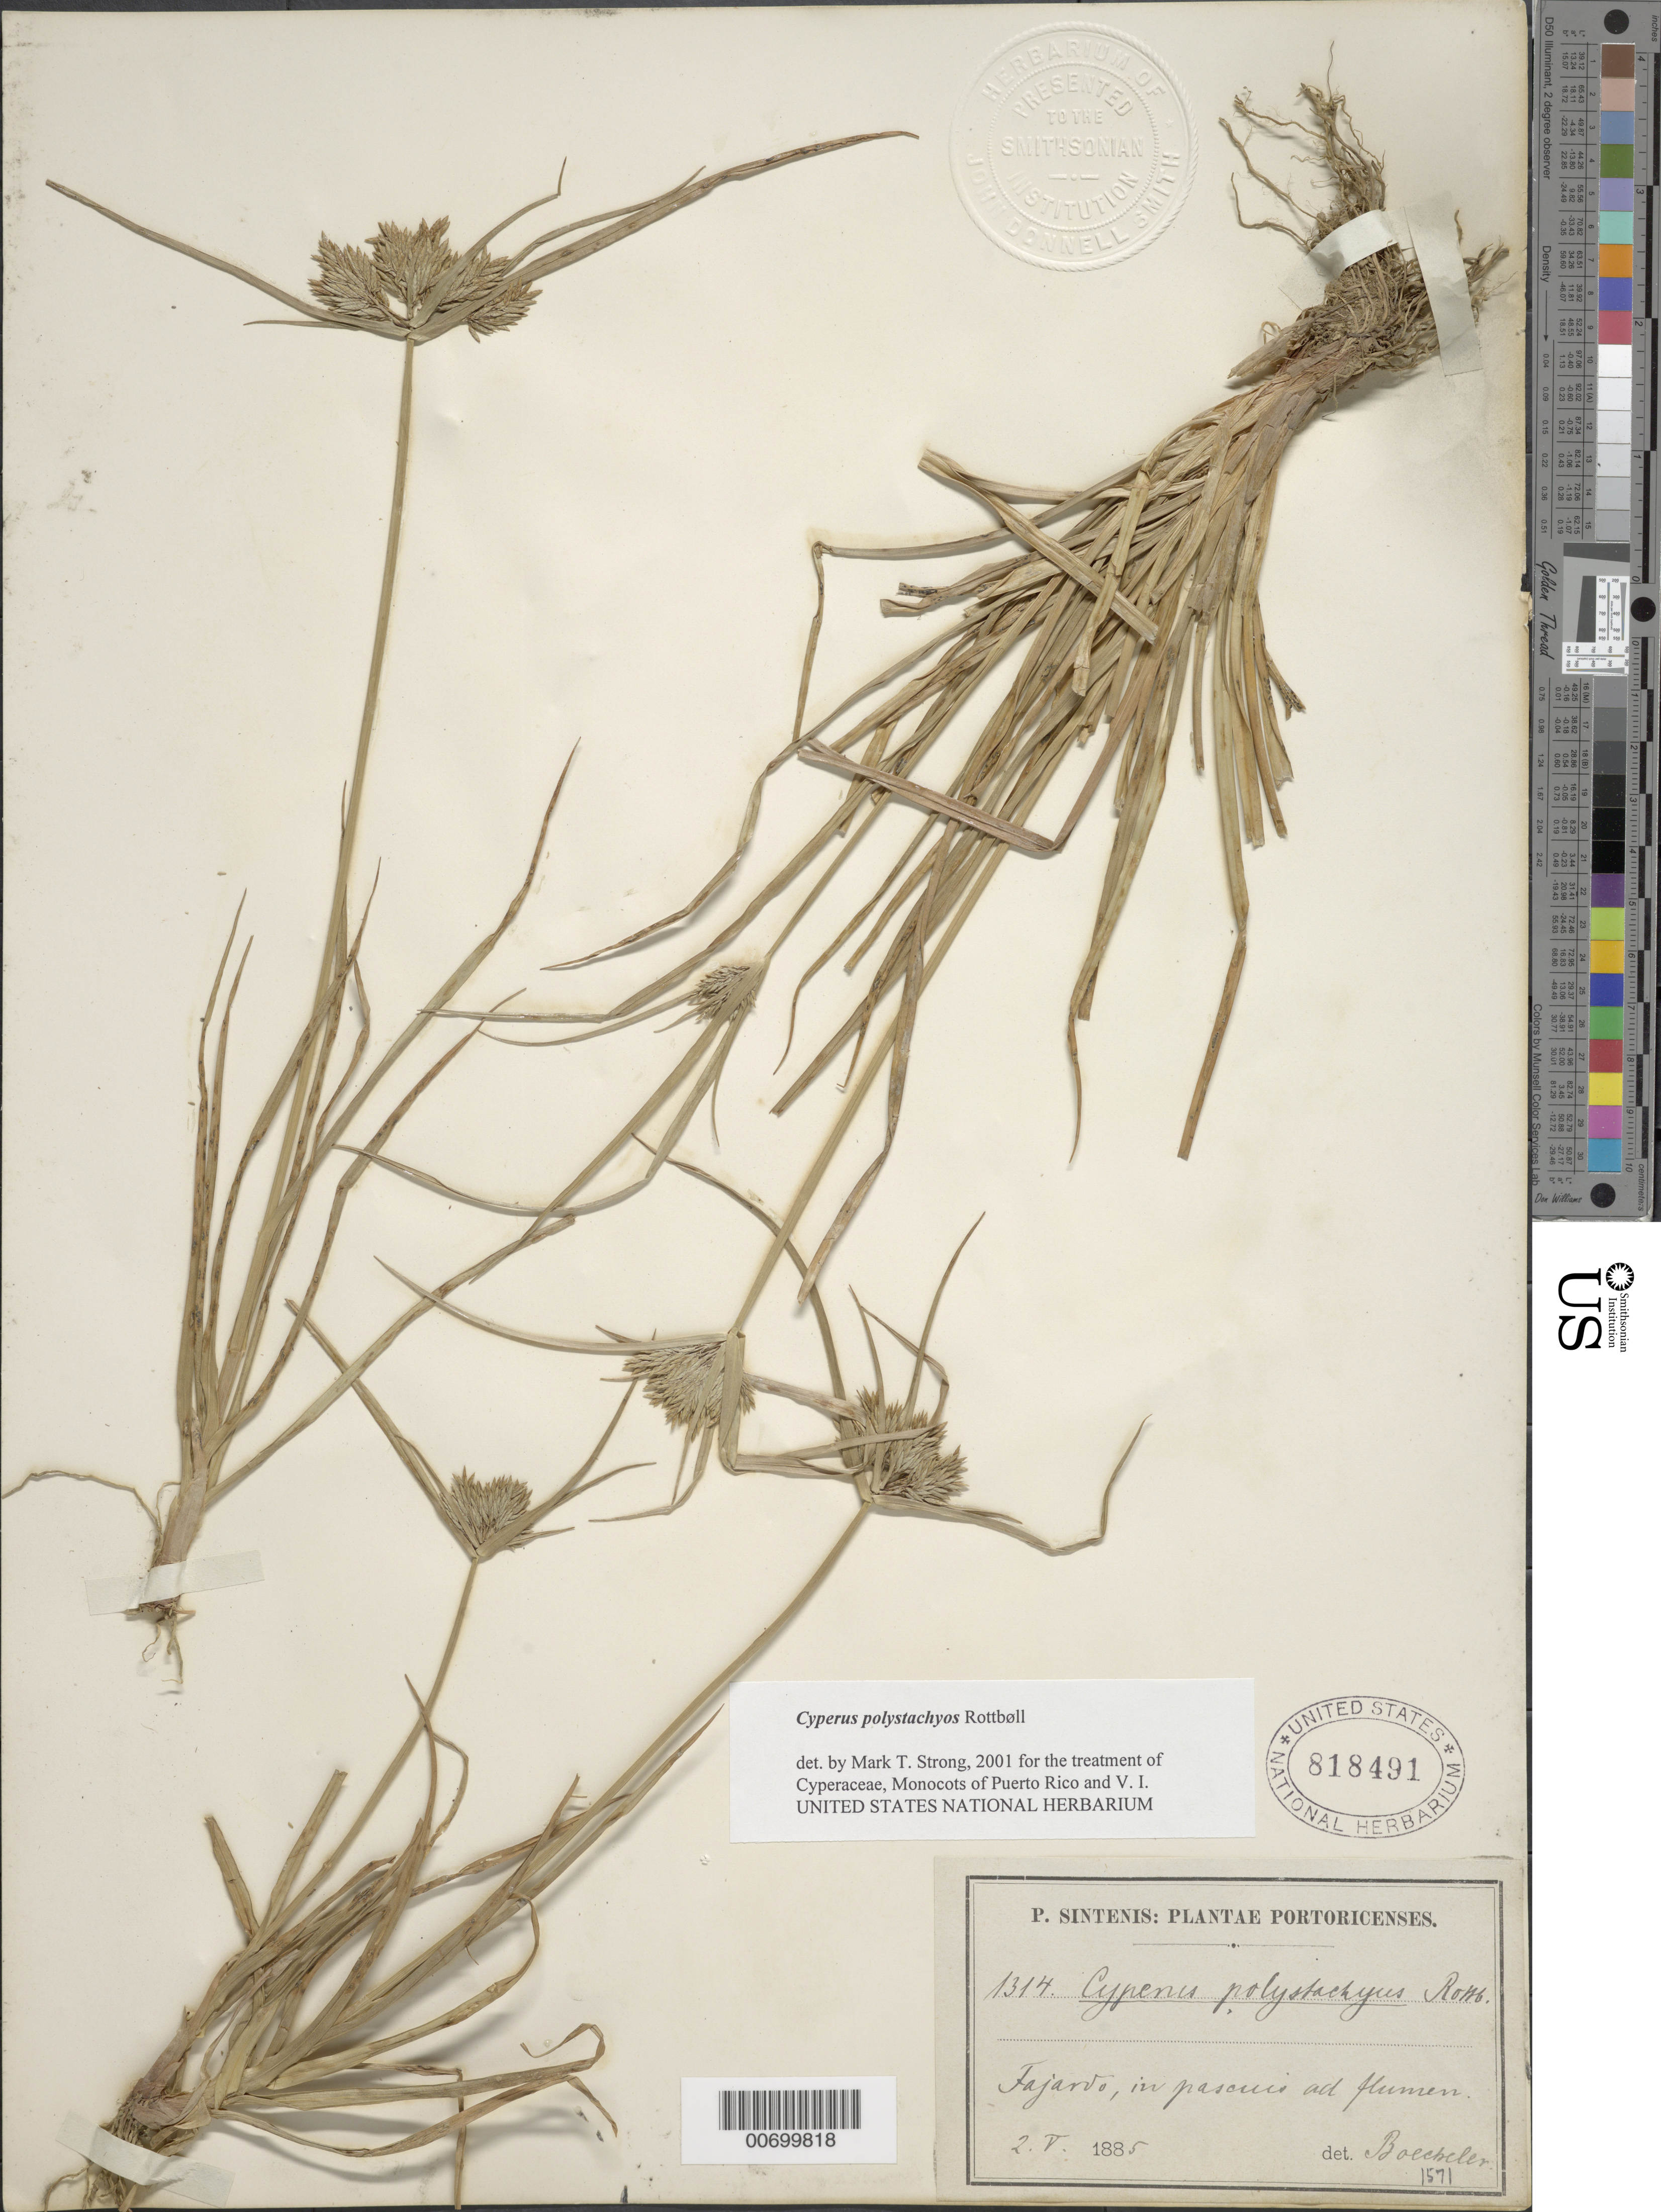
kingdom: Plantae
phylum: Tracheophyta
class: Liliopsida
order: Poales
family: Cyperaceae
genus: Cyperus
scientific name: Cyperus polystachyos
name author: Rottb.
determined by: Strong, M. T., (US), Smithsonian Institution - National Museum of Natural History (UNITED STATES)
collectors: P. Sintenis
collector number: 1314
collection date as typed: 02 May 1885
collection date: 1885-05-02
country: Puerto Rico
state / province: Fajardo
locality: Fajardo.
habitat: In pascuis ad flumen.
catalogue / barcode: US 818491